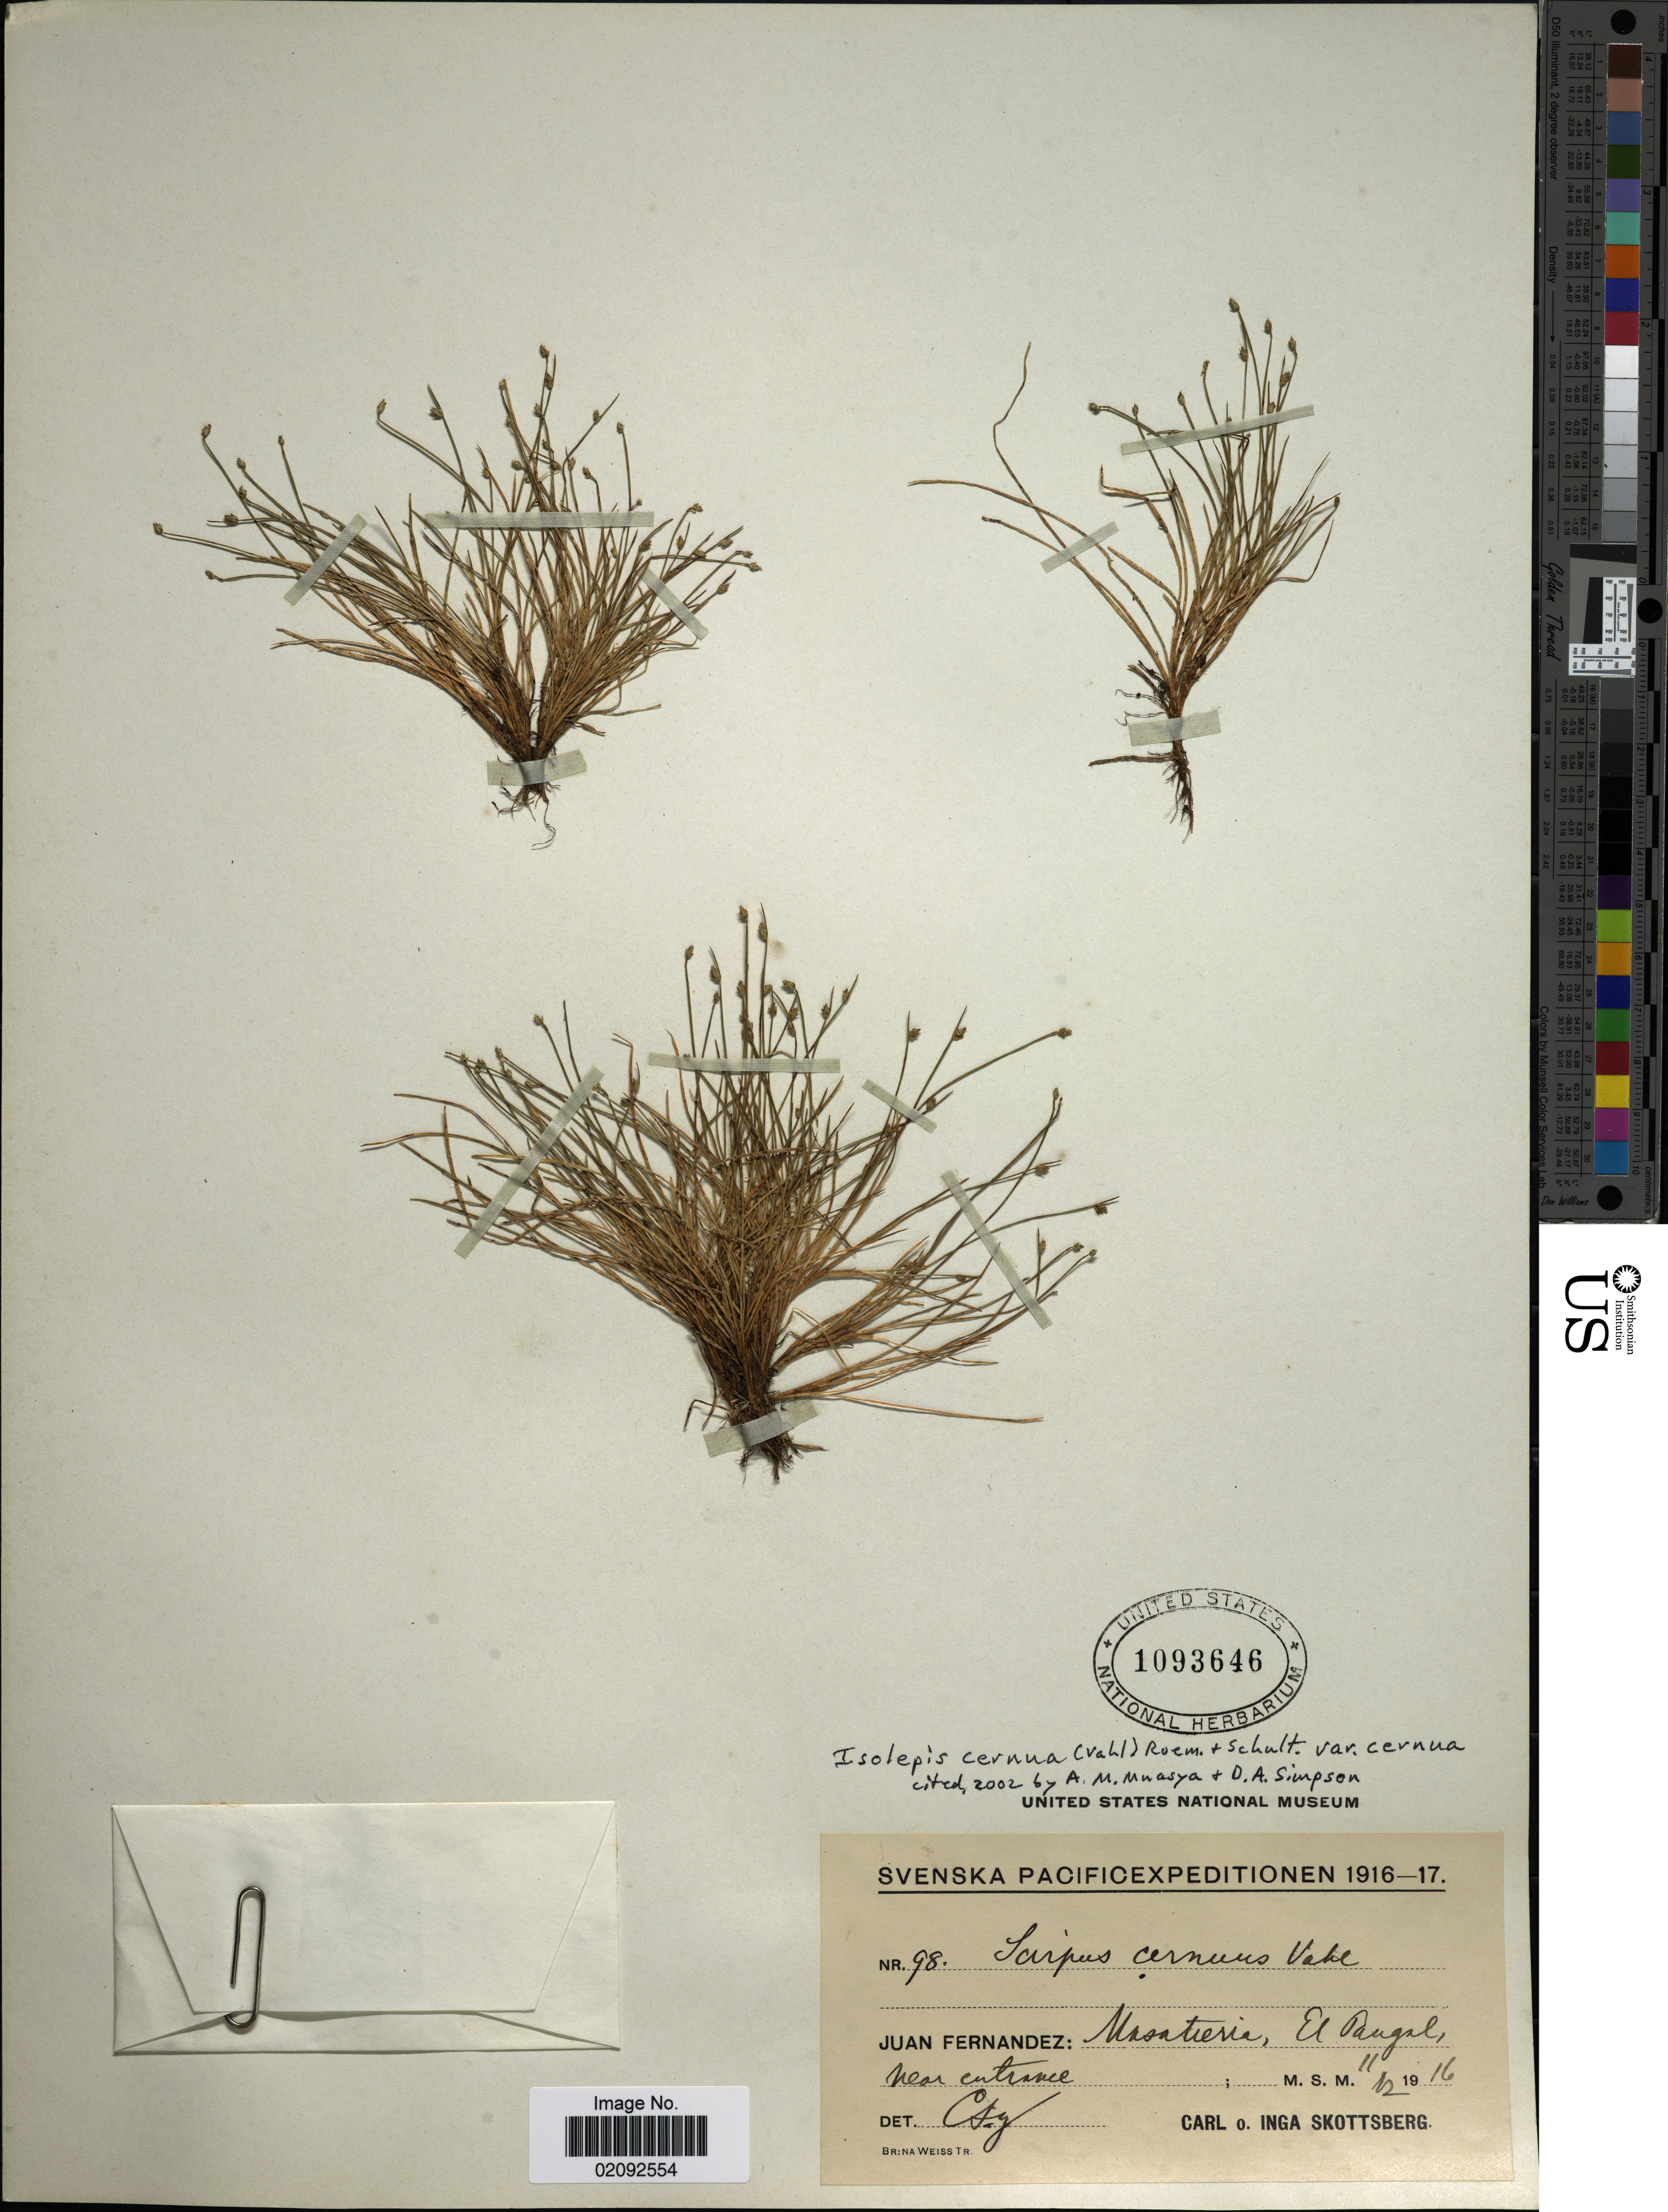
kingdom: Plantae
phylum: Tracheophyta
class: Liliopsida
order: Poales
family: Cyperaceae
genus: Isolepis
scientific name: Isolepis cernua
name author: (Vahl) Roem. & Schult.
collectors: I. Skottsberg & C. Skottsberg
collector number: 98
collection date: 1916-12-11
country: Chile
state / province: Valparaíso (V)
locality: Juan Fernandez: Masatierra, El Pangal, near entrance.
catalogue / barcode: US 1093646